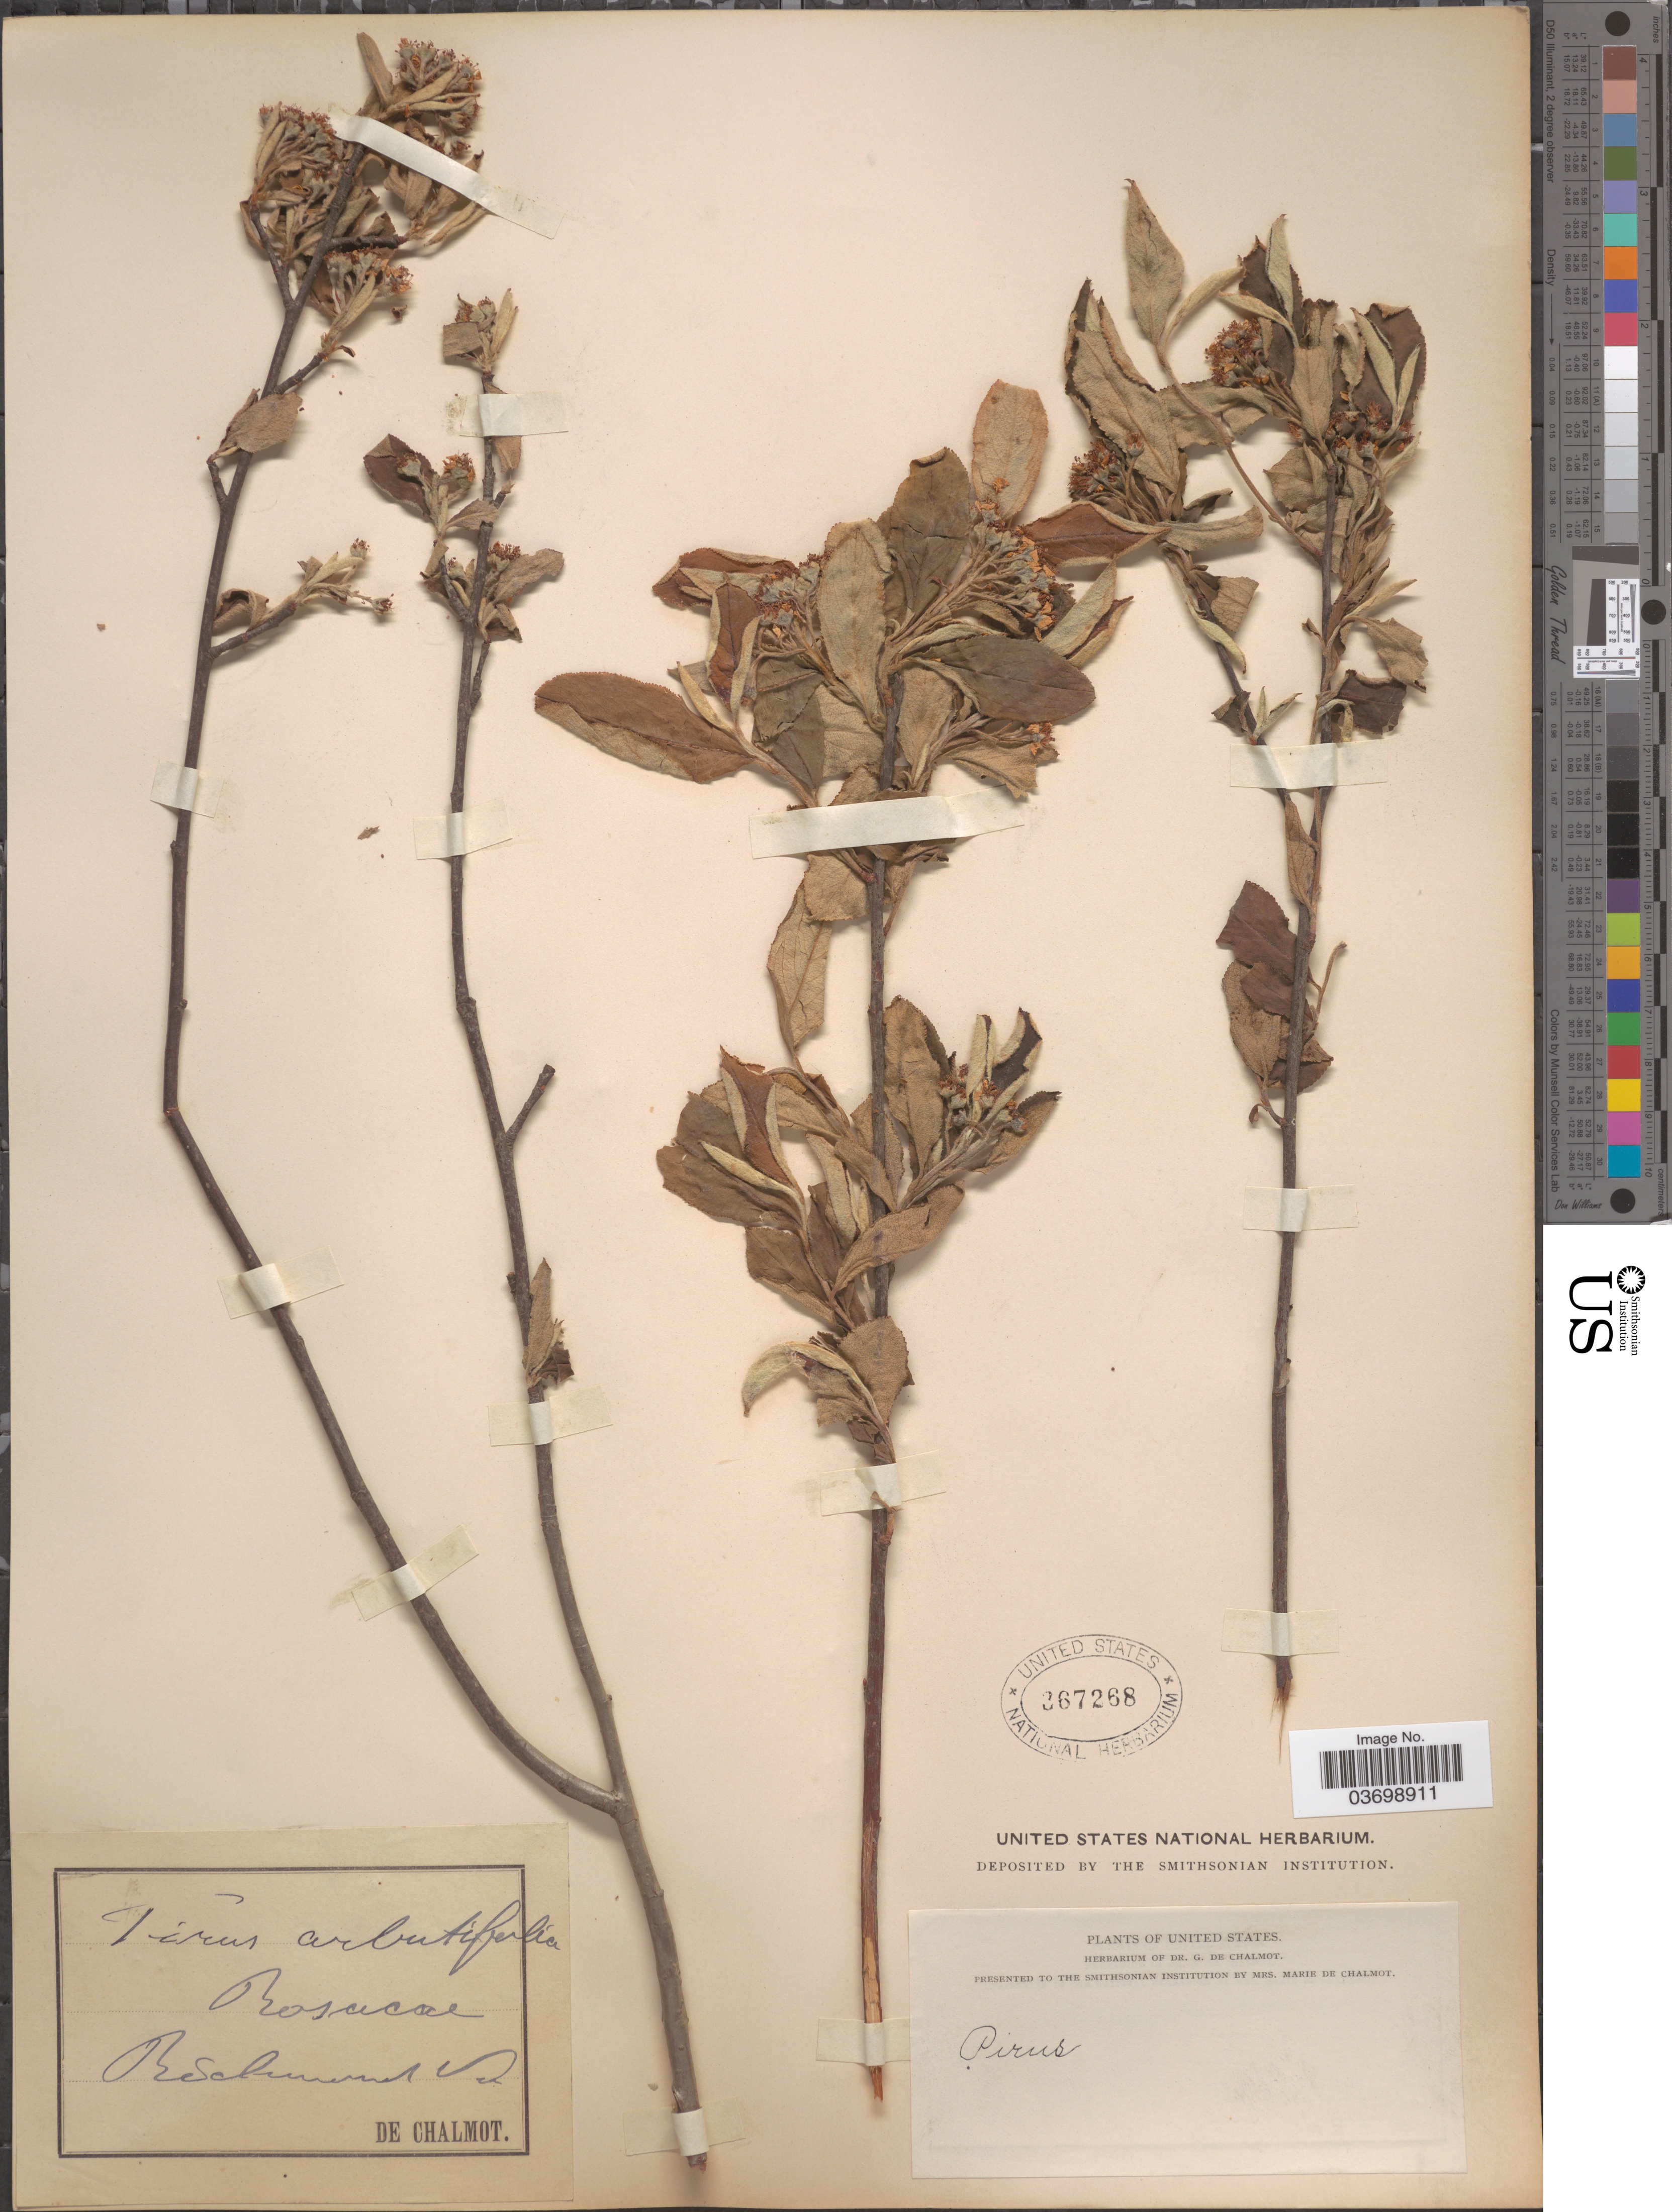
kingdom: Plantae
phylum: Tracheophyta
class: Magnoliopsida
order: Rosales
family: Rosaceae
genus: Aronia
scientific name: Aronia arbutifolia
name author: (L.) Pers.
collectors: G. de Chalmot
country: United States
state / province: Virginia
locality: Richmond.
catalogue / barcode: US 367268